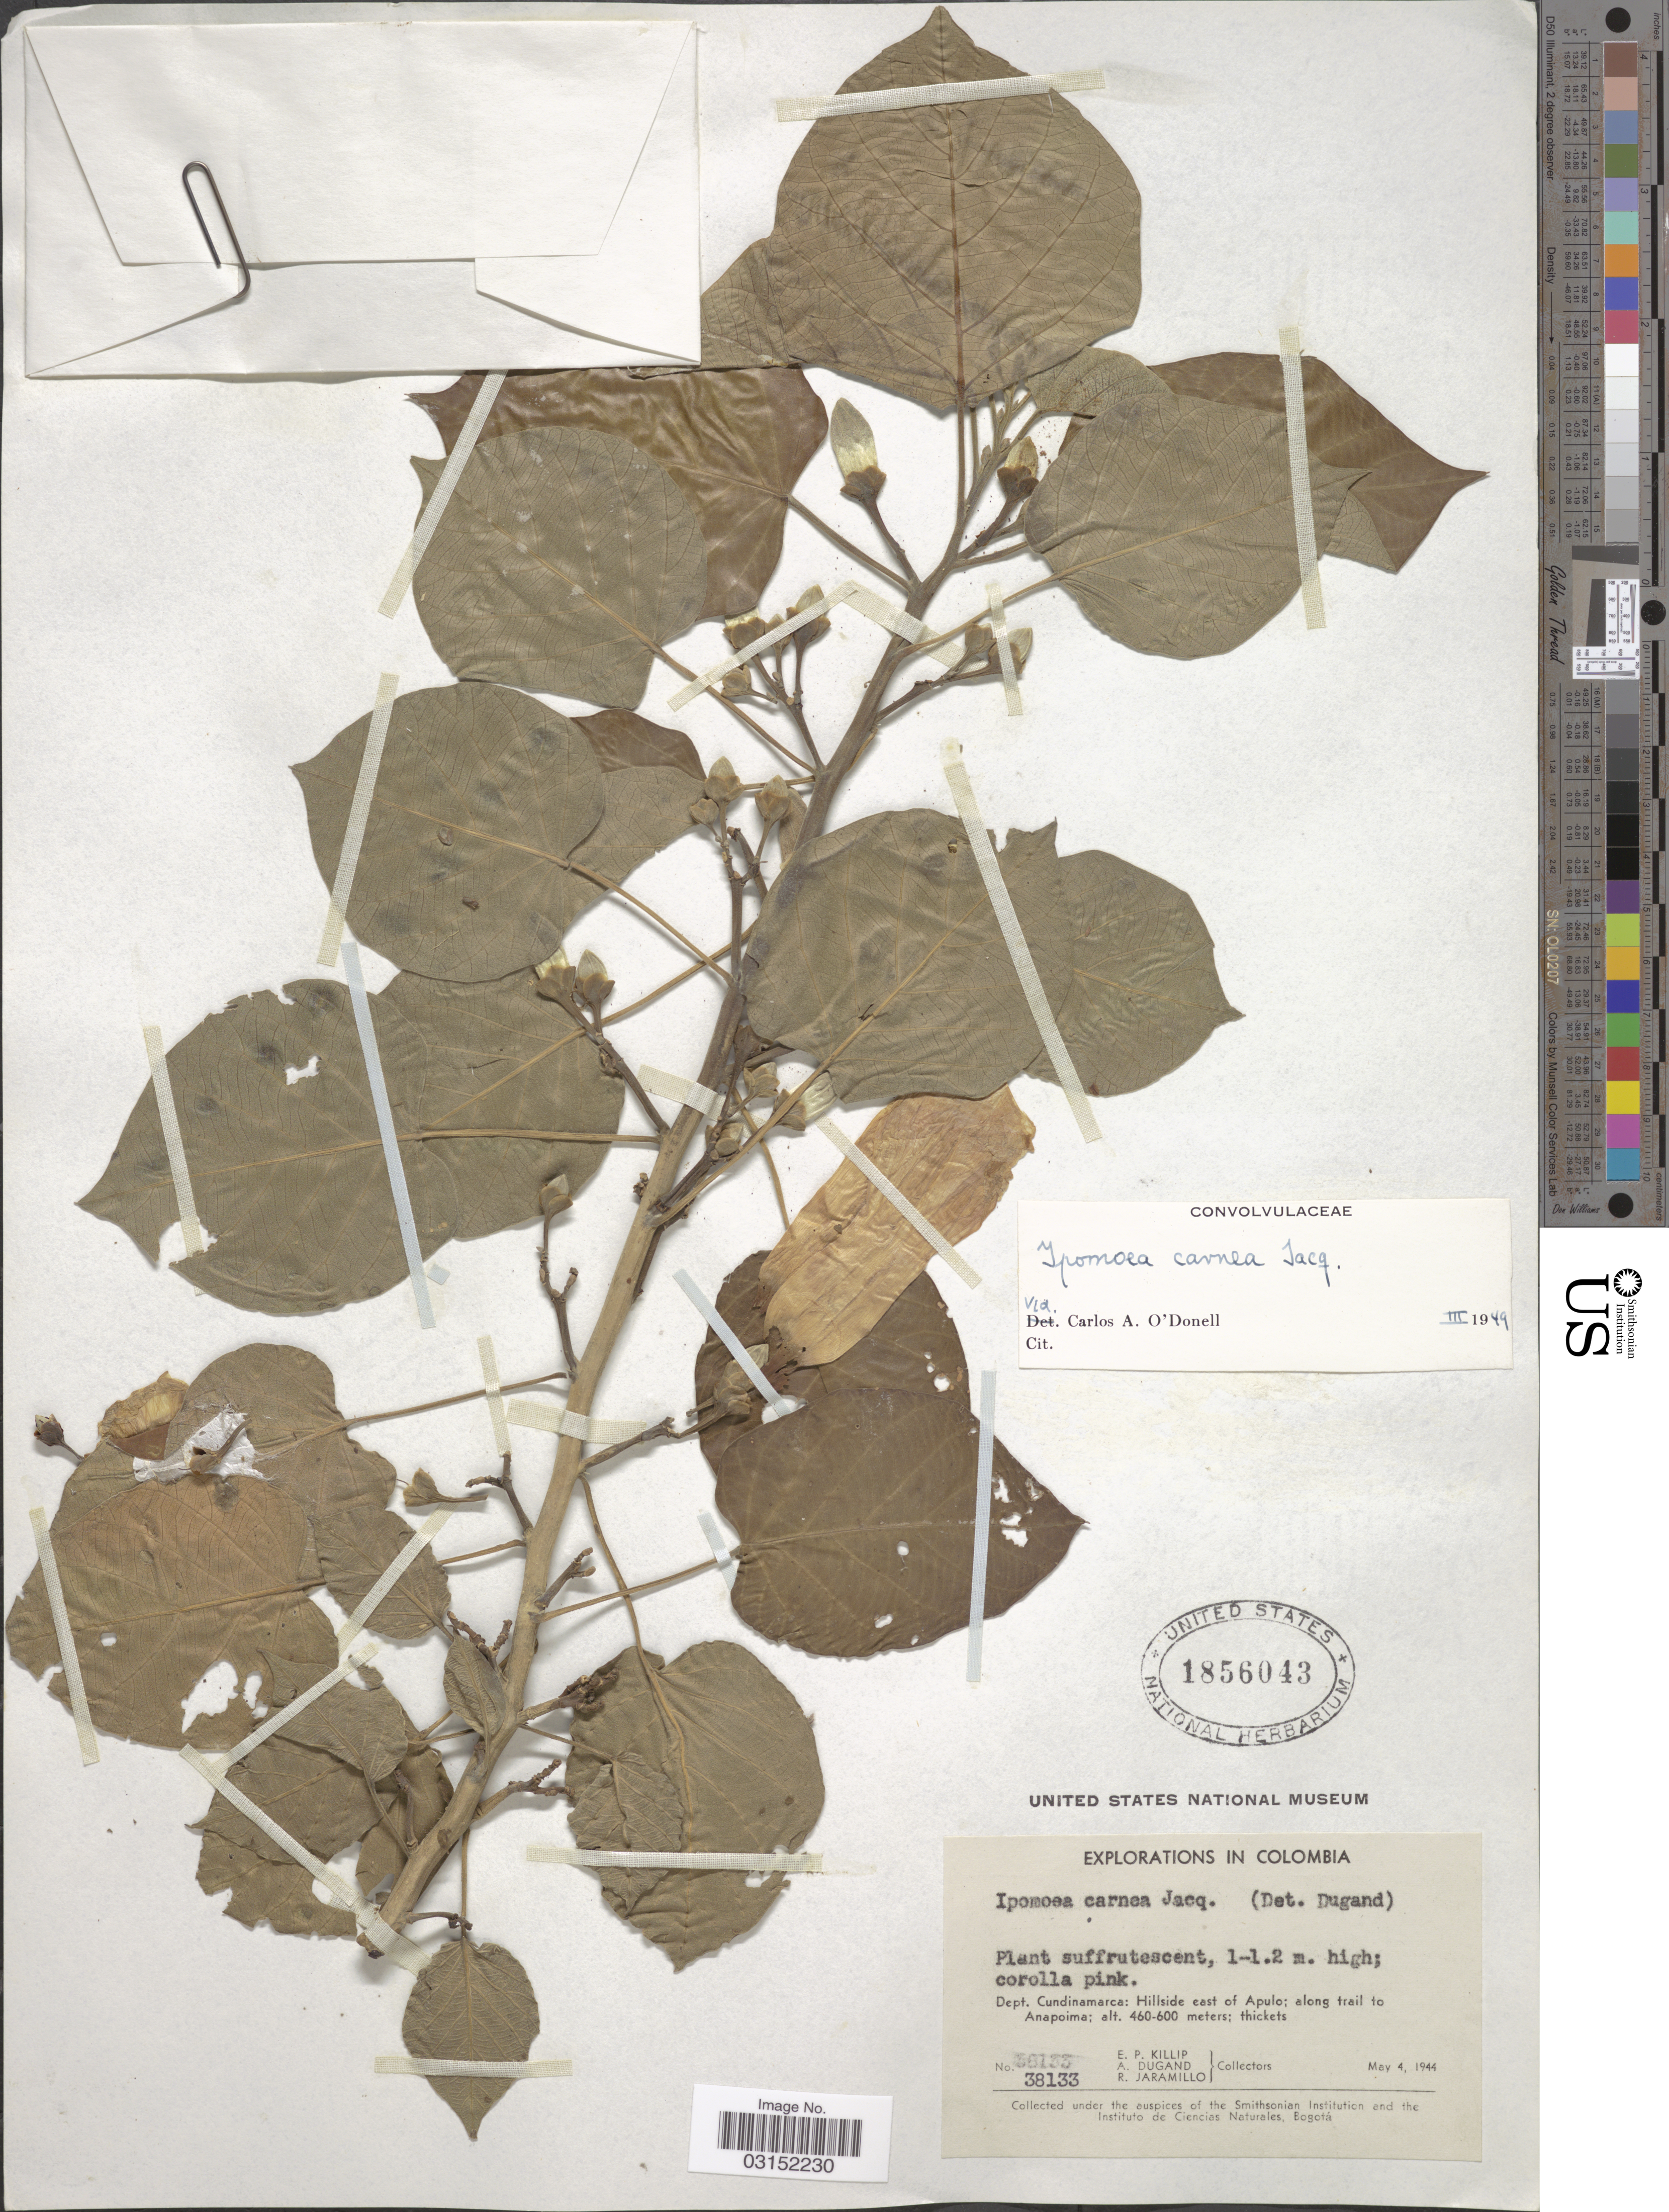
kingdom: Plantae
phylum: Tracheophyta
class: Magnoliopsida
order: Solanales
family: Convolvulaceae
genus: Ipomoea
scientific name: Ipomoea carnea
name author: Jacq.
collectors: E. P. Killip, A. Dugand & R. Jaramillo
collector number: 38133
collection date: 1944-05-04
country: Colombia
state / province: Cundinamarca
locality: Dept. Cundinamarca: Hillside east of Apulo; along trail to Anapoima.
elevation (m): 460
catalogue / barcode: US 1856043